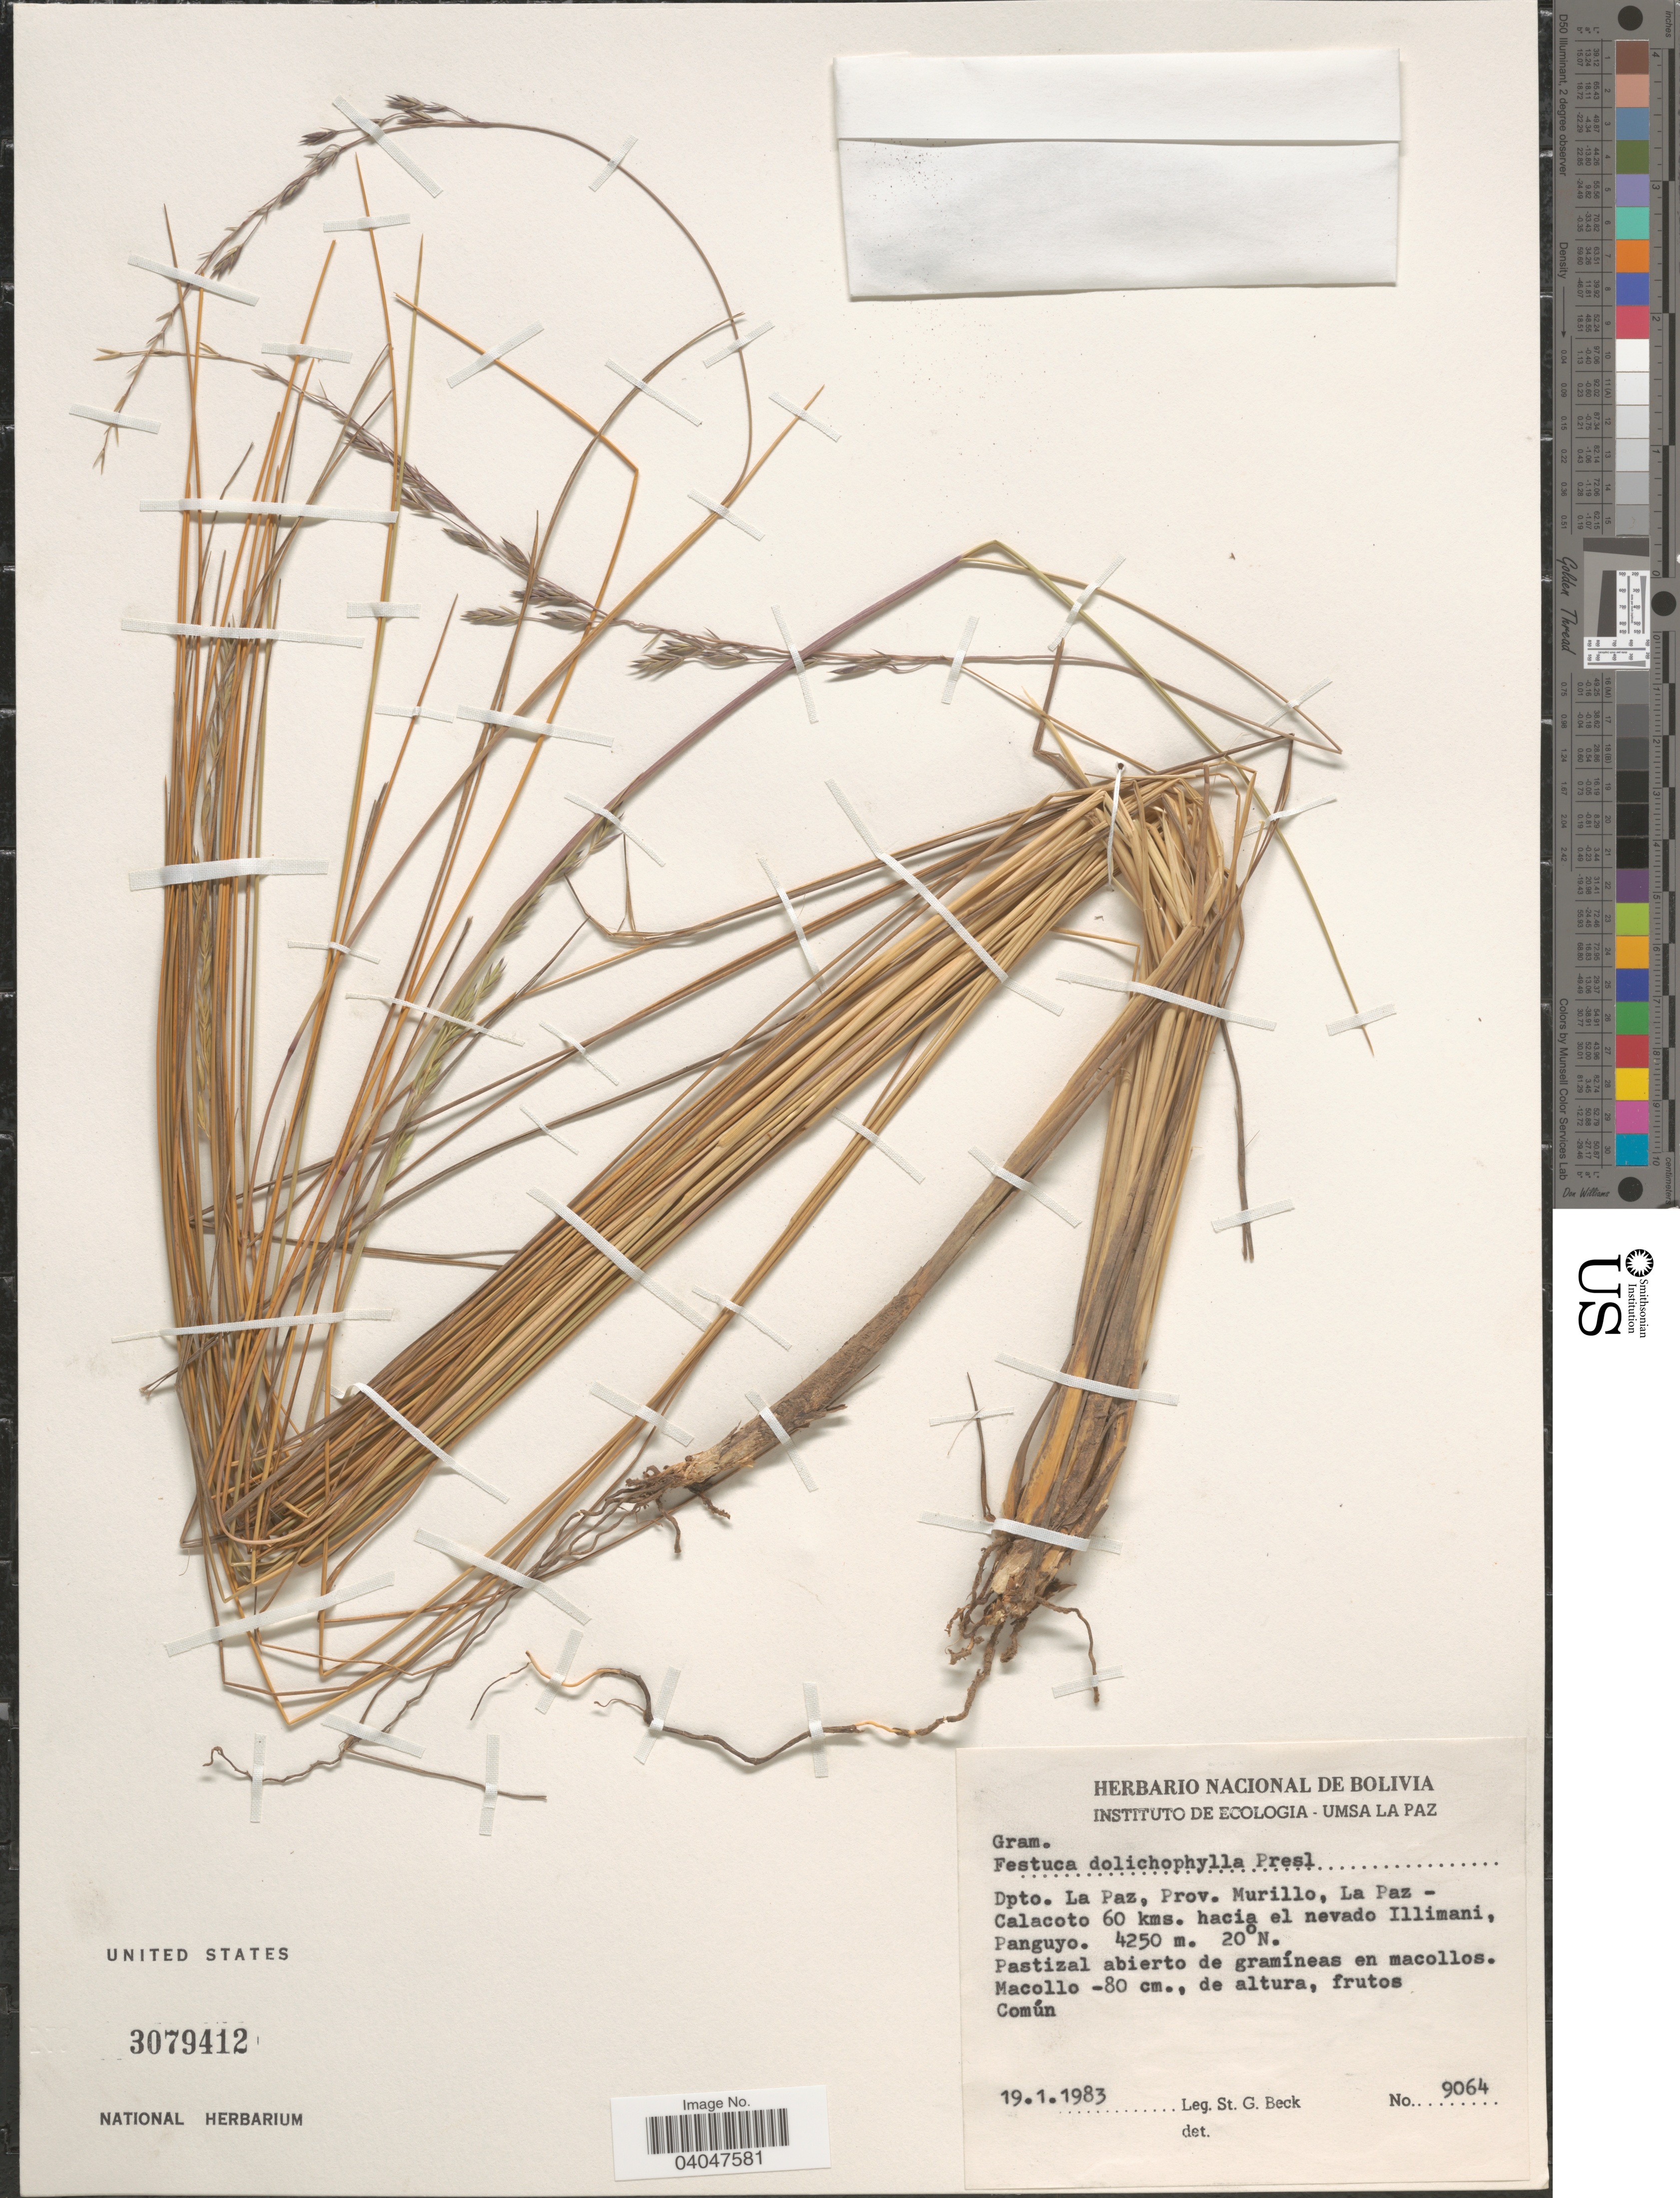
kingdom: Plantae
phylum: Tracheophyta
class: Liliopsida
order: Poales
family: Poaceae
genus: Festuca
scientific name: Festuca dolichophylla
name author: J. Presl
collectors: S. G. Beck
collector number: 9064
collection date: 1983-01-19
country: Bolivia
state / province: La Paz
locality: Dpto. La Paz, Prov. Murillo, La Paz - Calacoto 60 kms. hacia el nevado Illimani, Panguyo.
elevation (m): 4250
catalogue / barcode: US 3079412